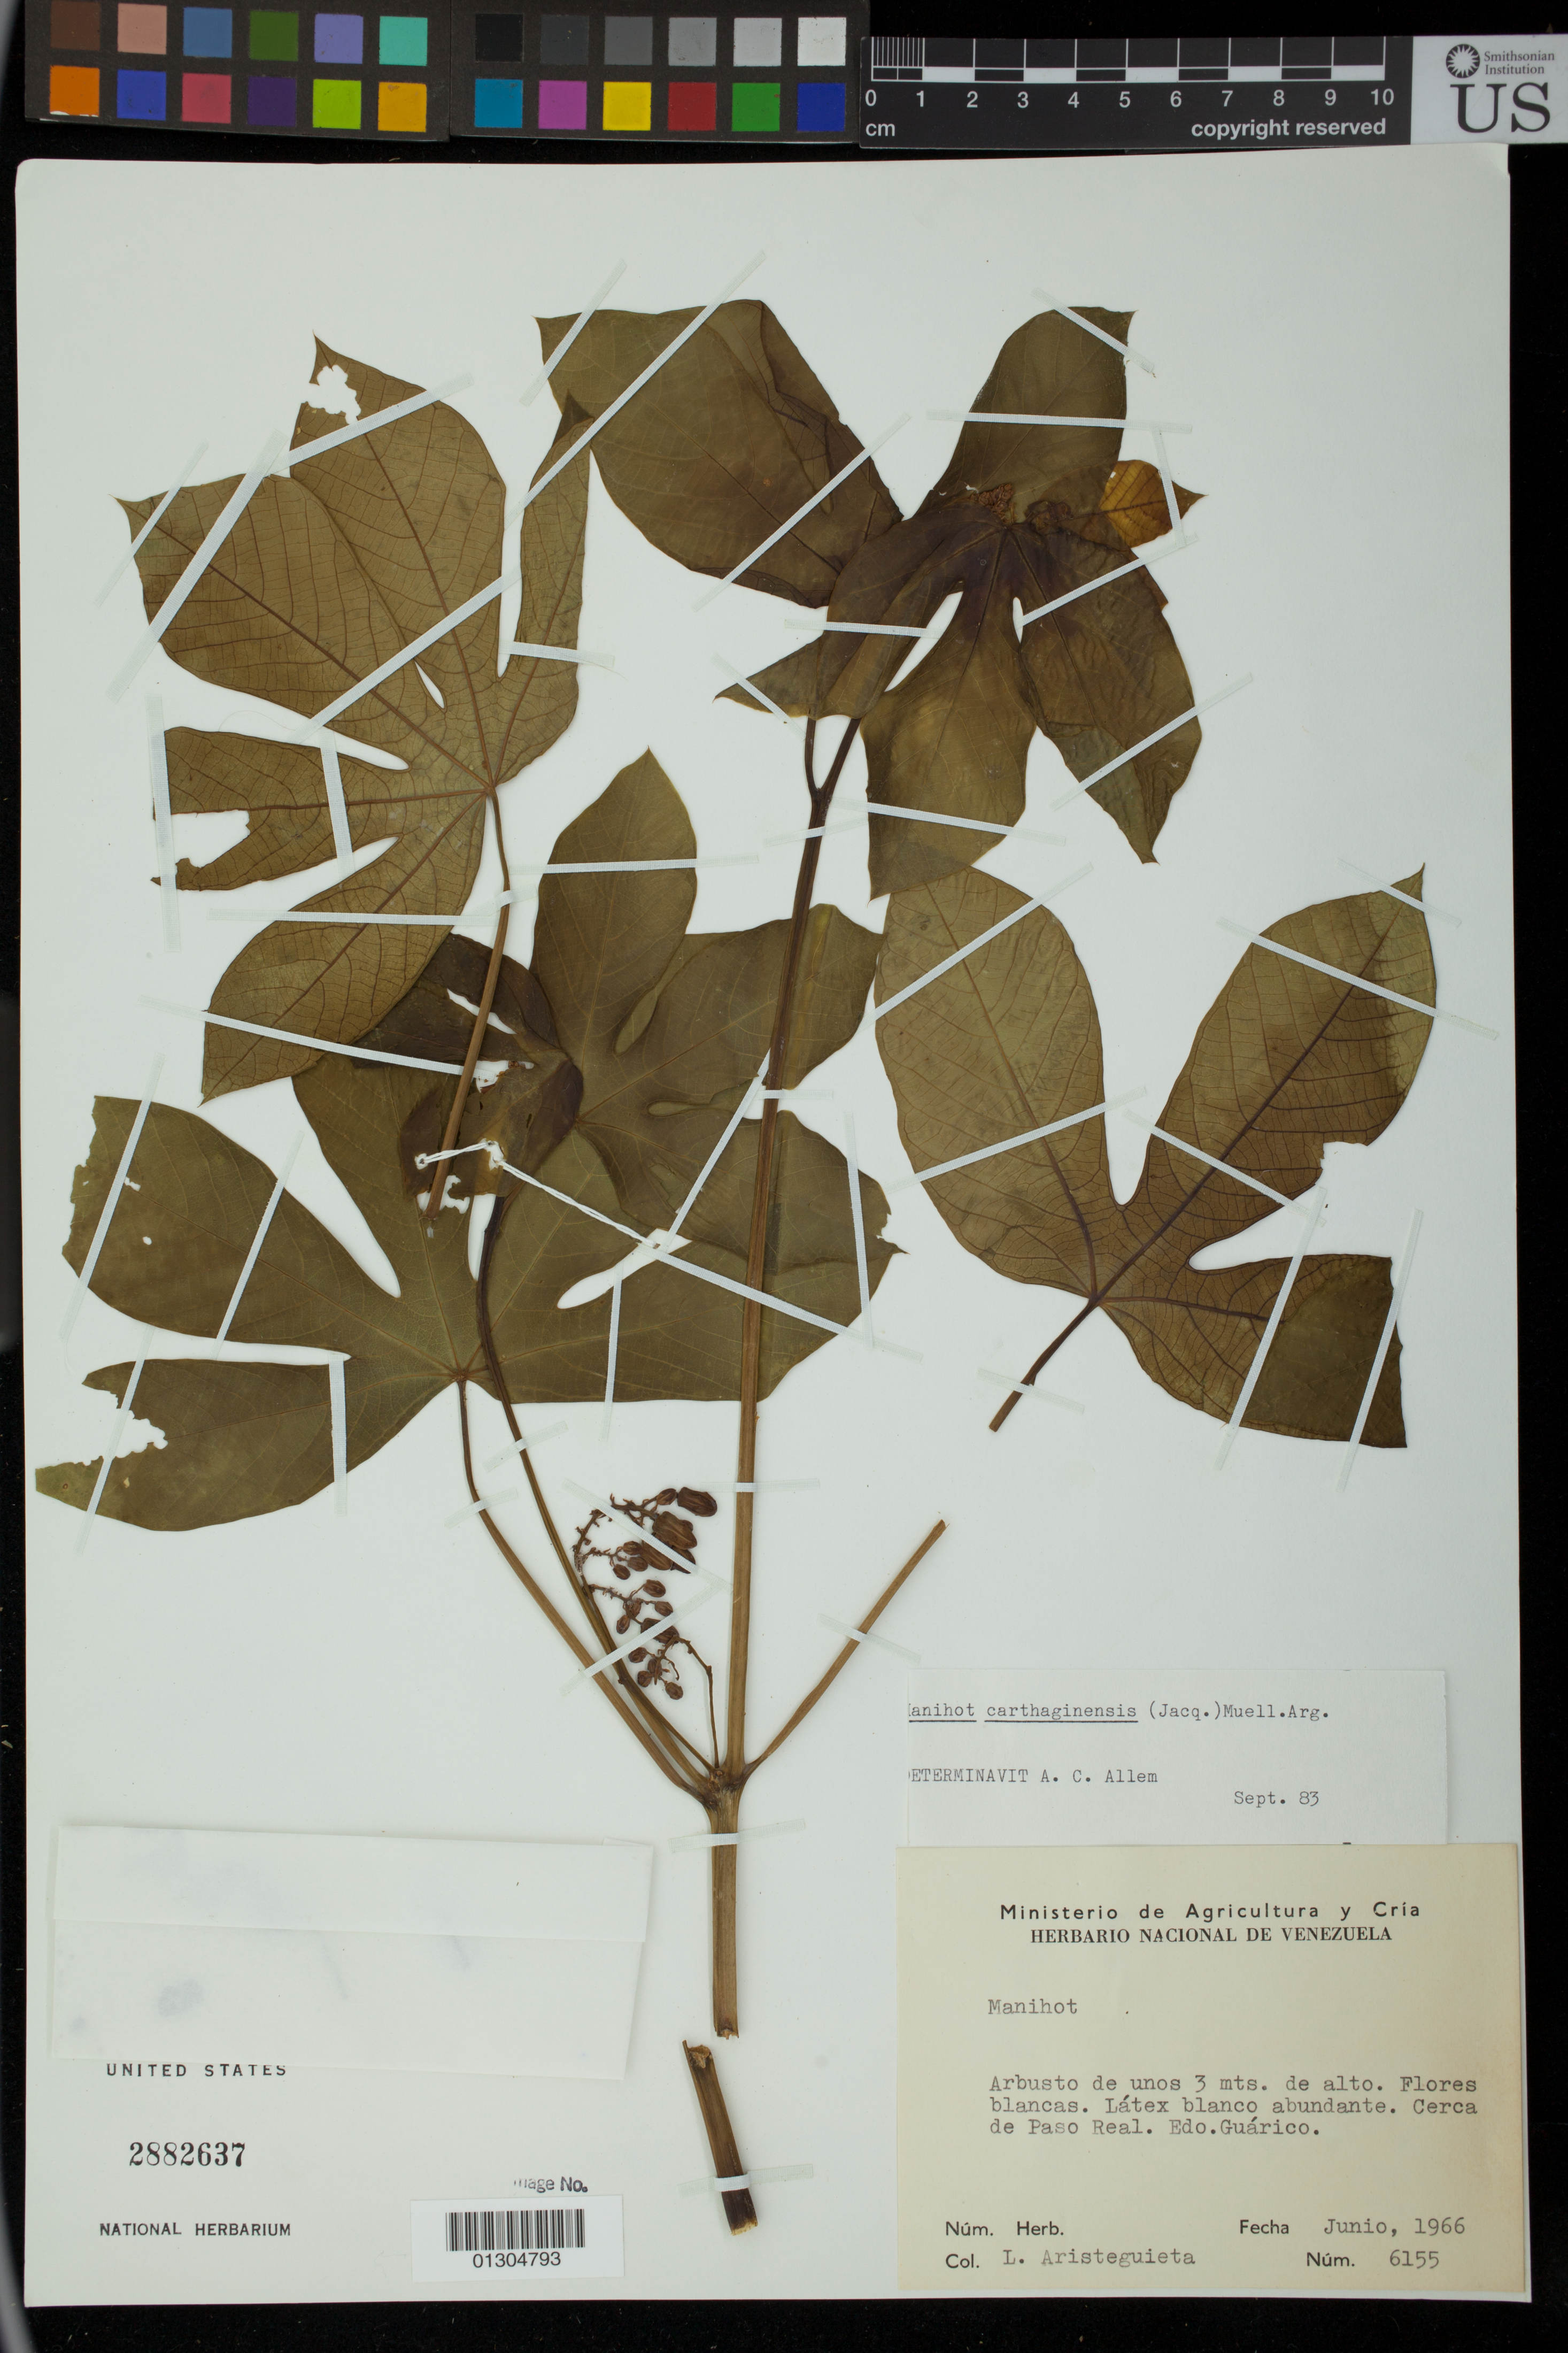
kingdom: Plantae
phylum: Tracheophyta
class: Magnoliopsida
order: Malpighiales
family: Euphorbiaceae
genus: Manihot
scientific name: Manihot carthagenensis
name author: (Jacq.) Müll. Arg.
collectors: L. Aristeguieta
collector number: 6155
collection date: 1966-06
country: Venezuela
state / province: Guárico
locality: Cerca de Paso Real. Edo.Guárico.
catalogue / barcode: US 2882637